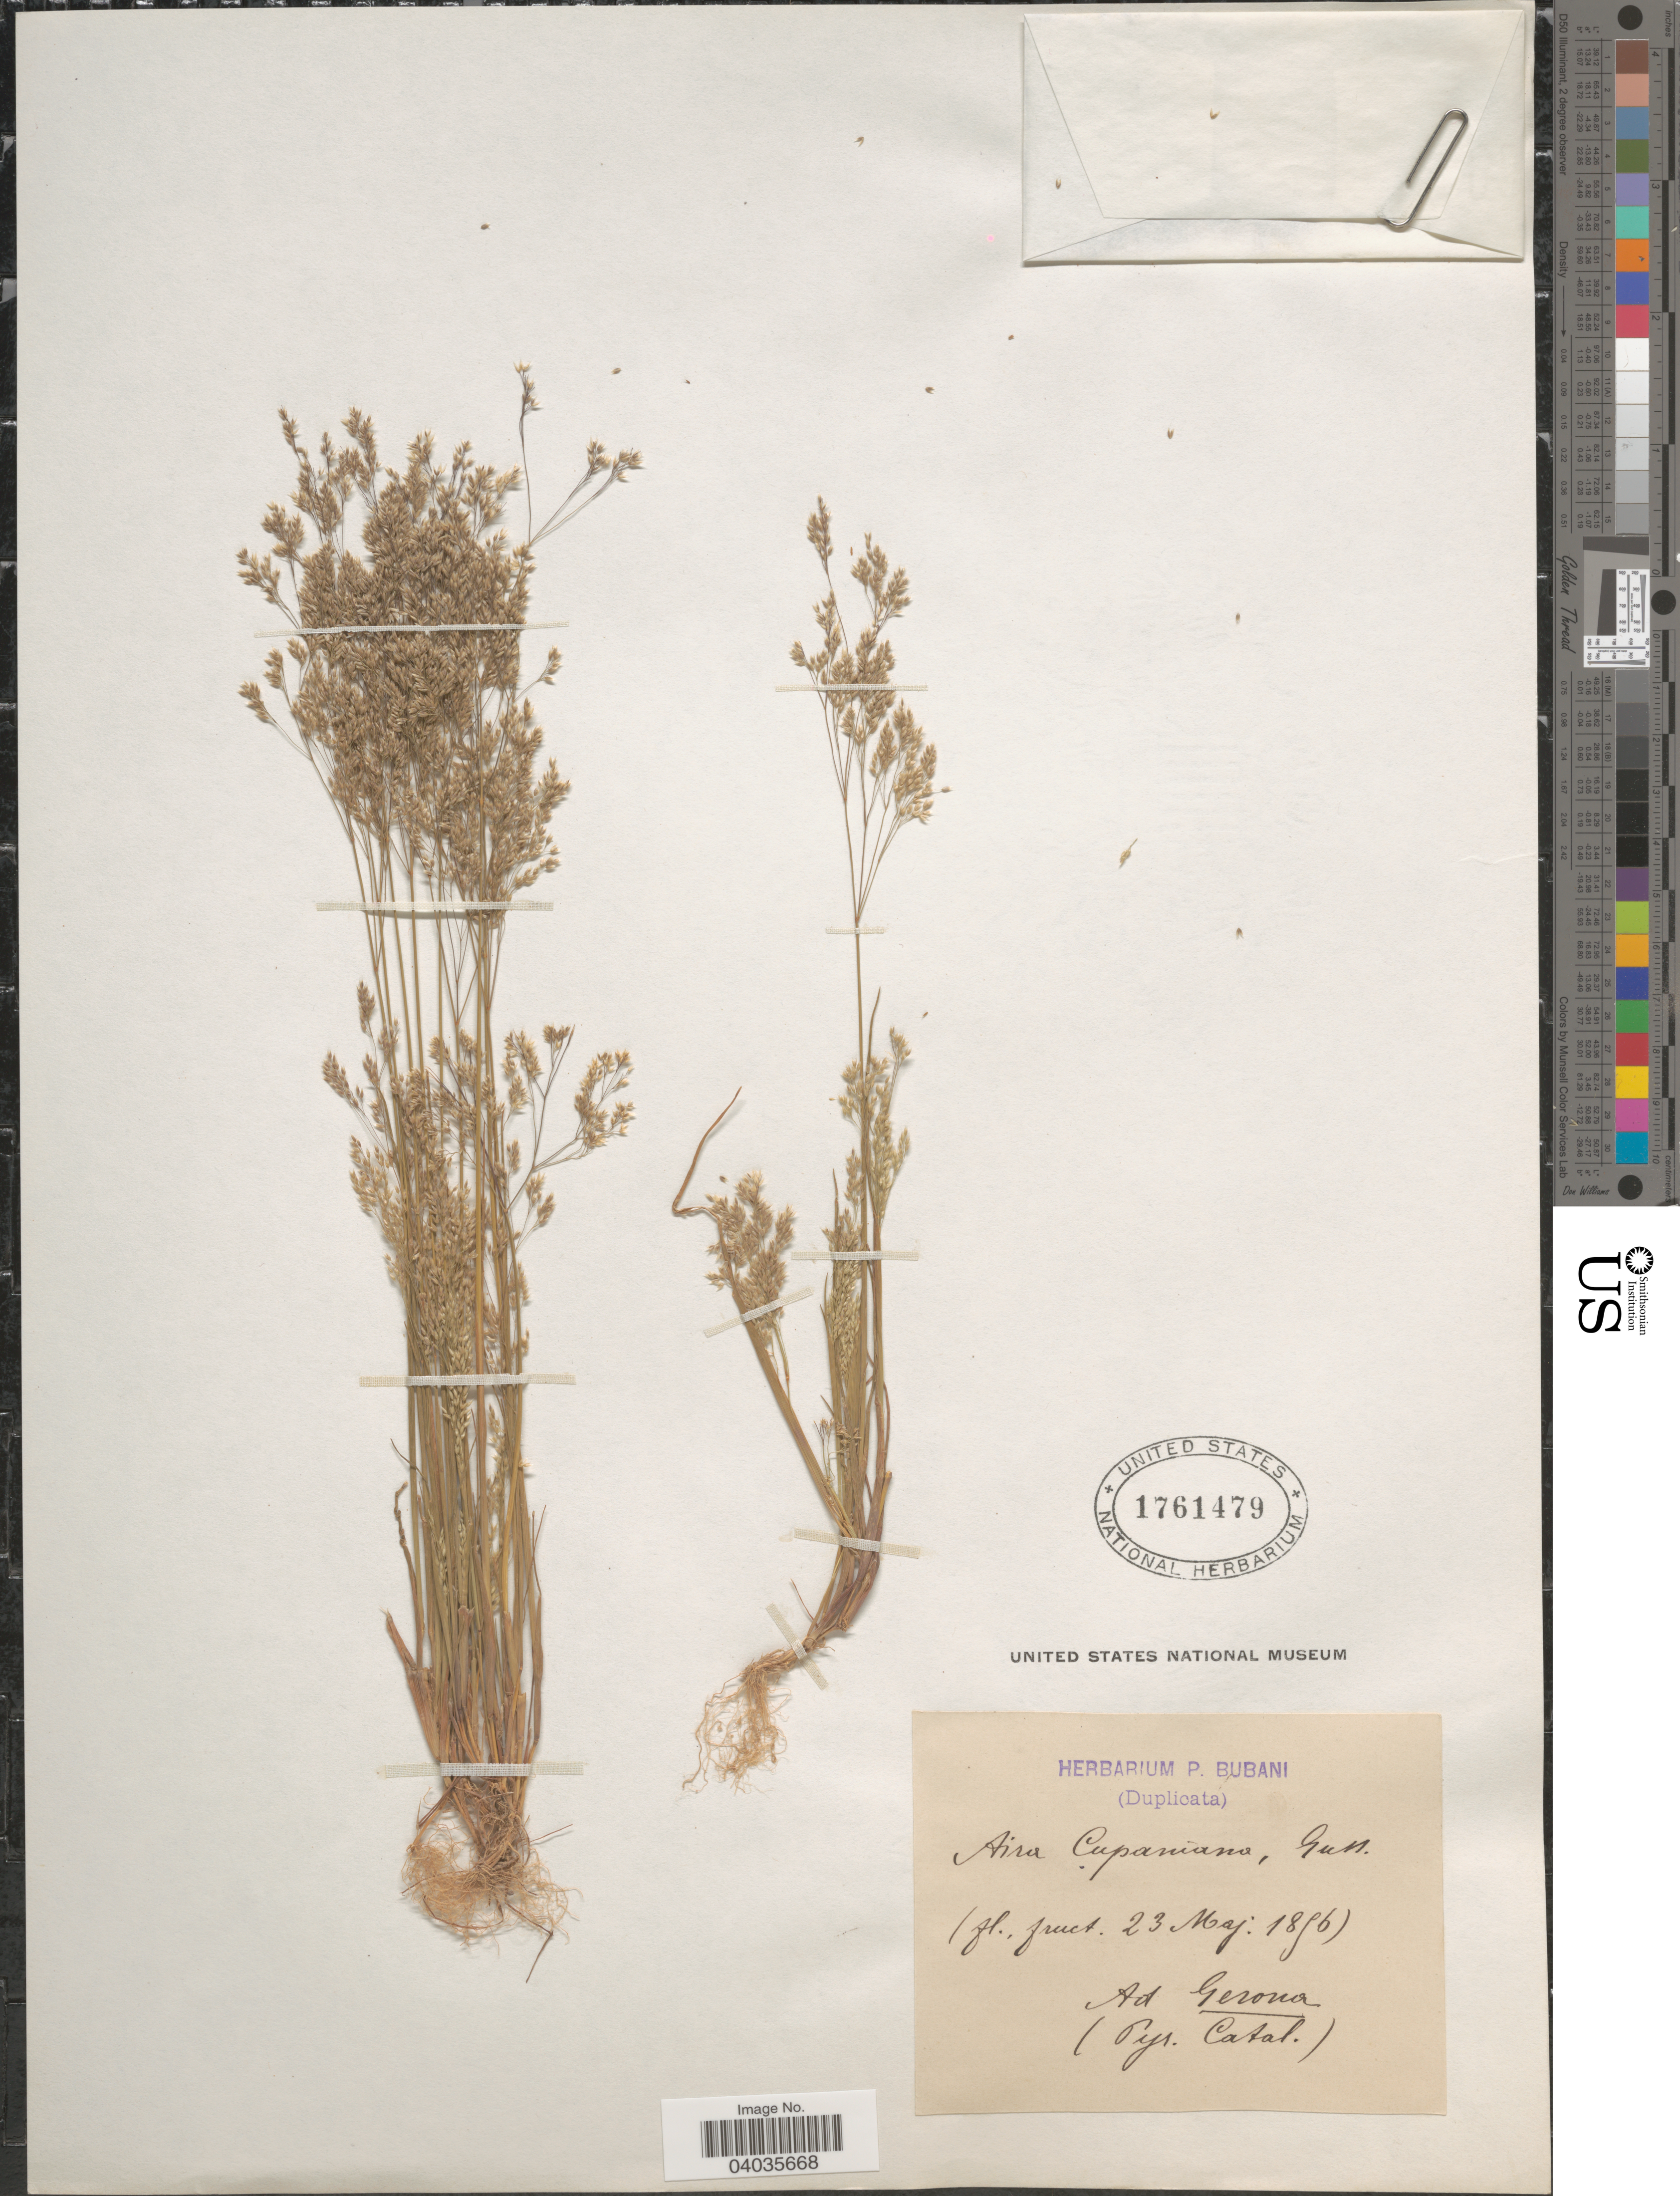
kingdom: Plantae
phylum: Tracheophyta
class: Liliopsida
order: Poales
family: Poaceae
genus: Aira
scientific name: Aira cupaniana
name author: Gussone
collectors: ex herb. P. Bubani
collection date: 1856-05-23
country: Spain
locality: Ad Gerona (Pyr. Catal.).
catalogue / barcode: US 1761479